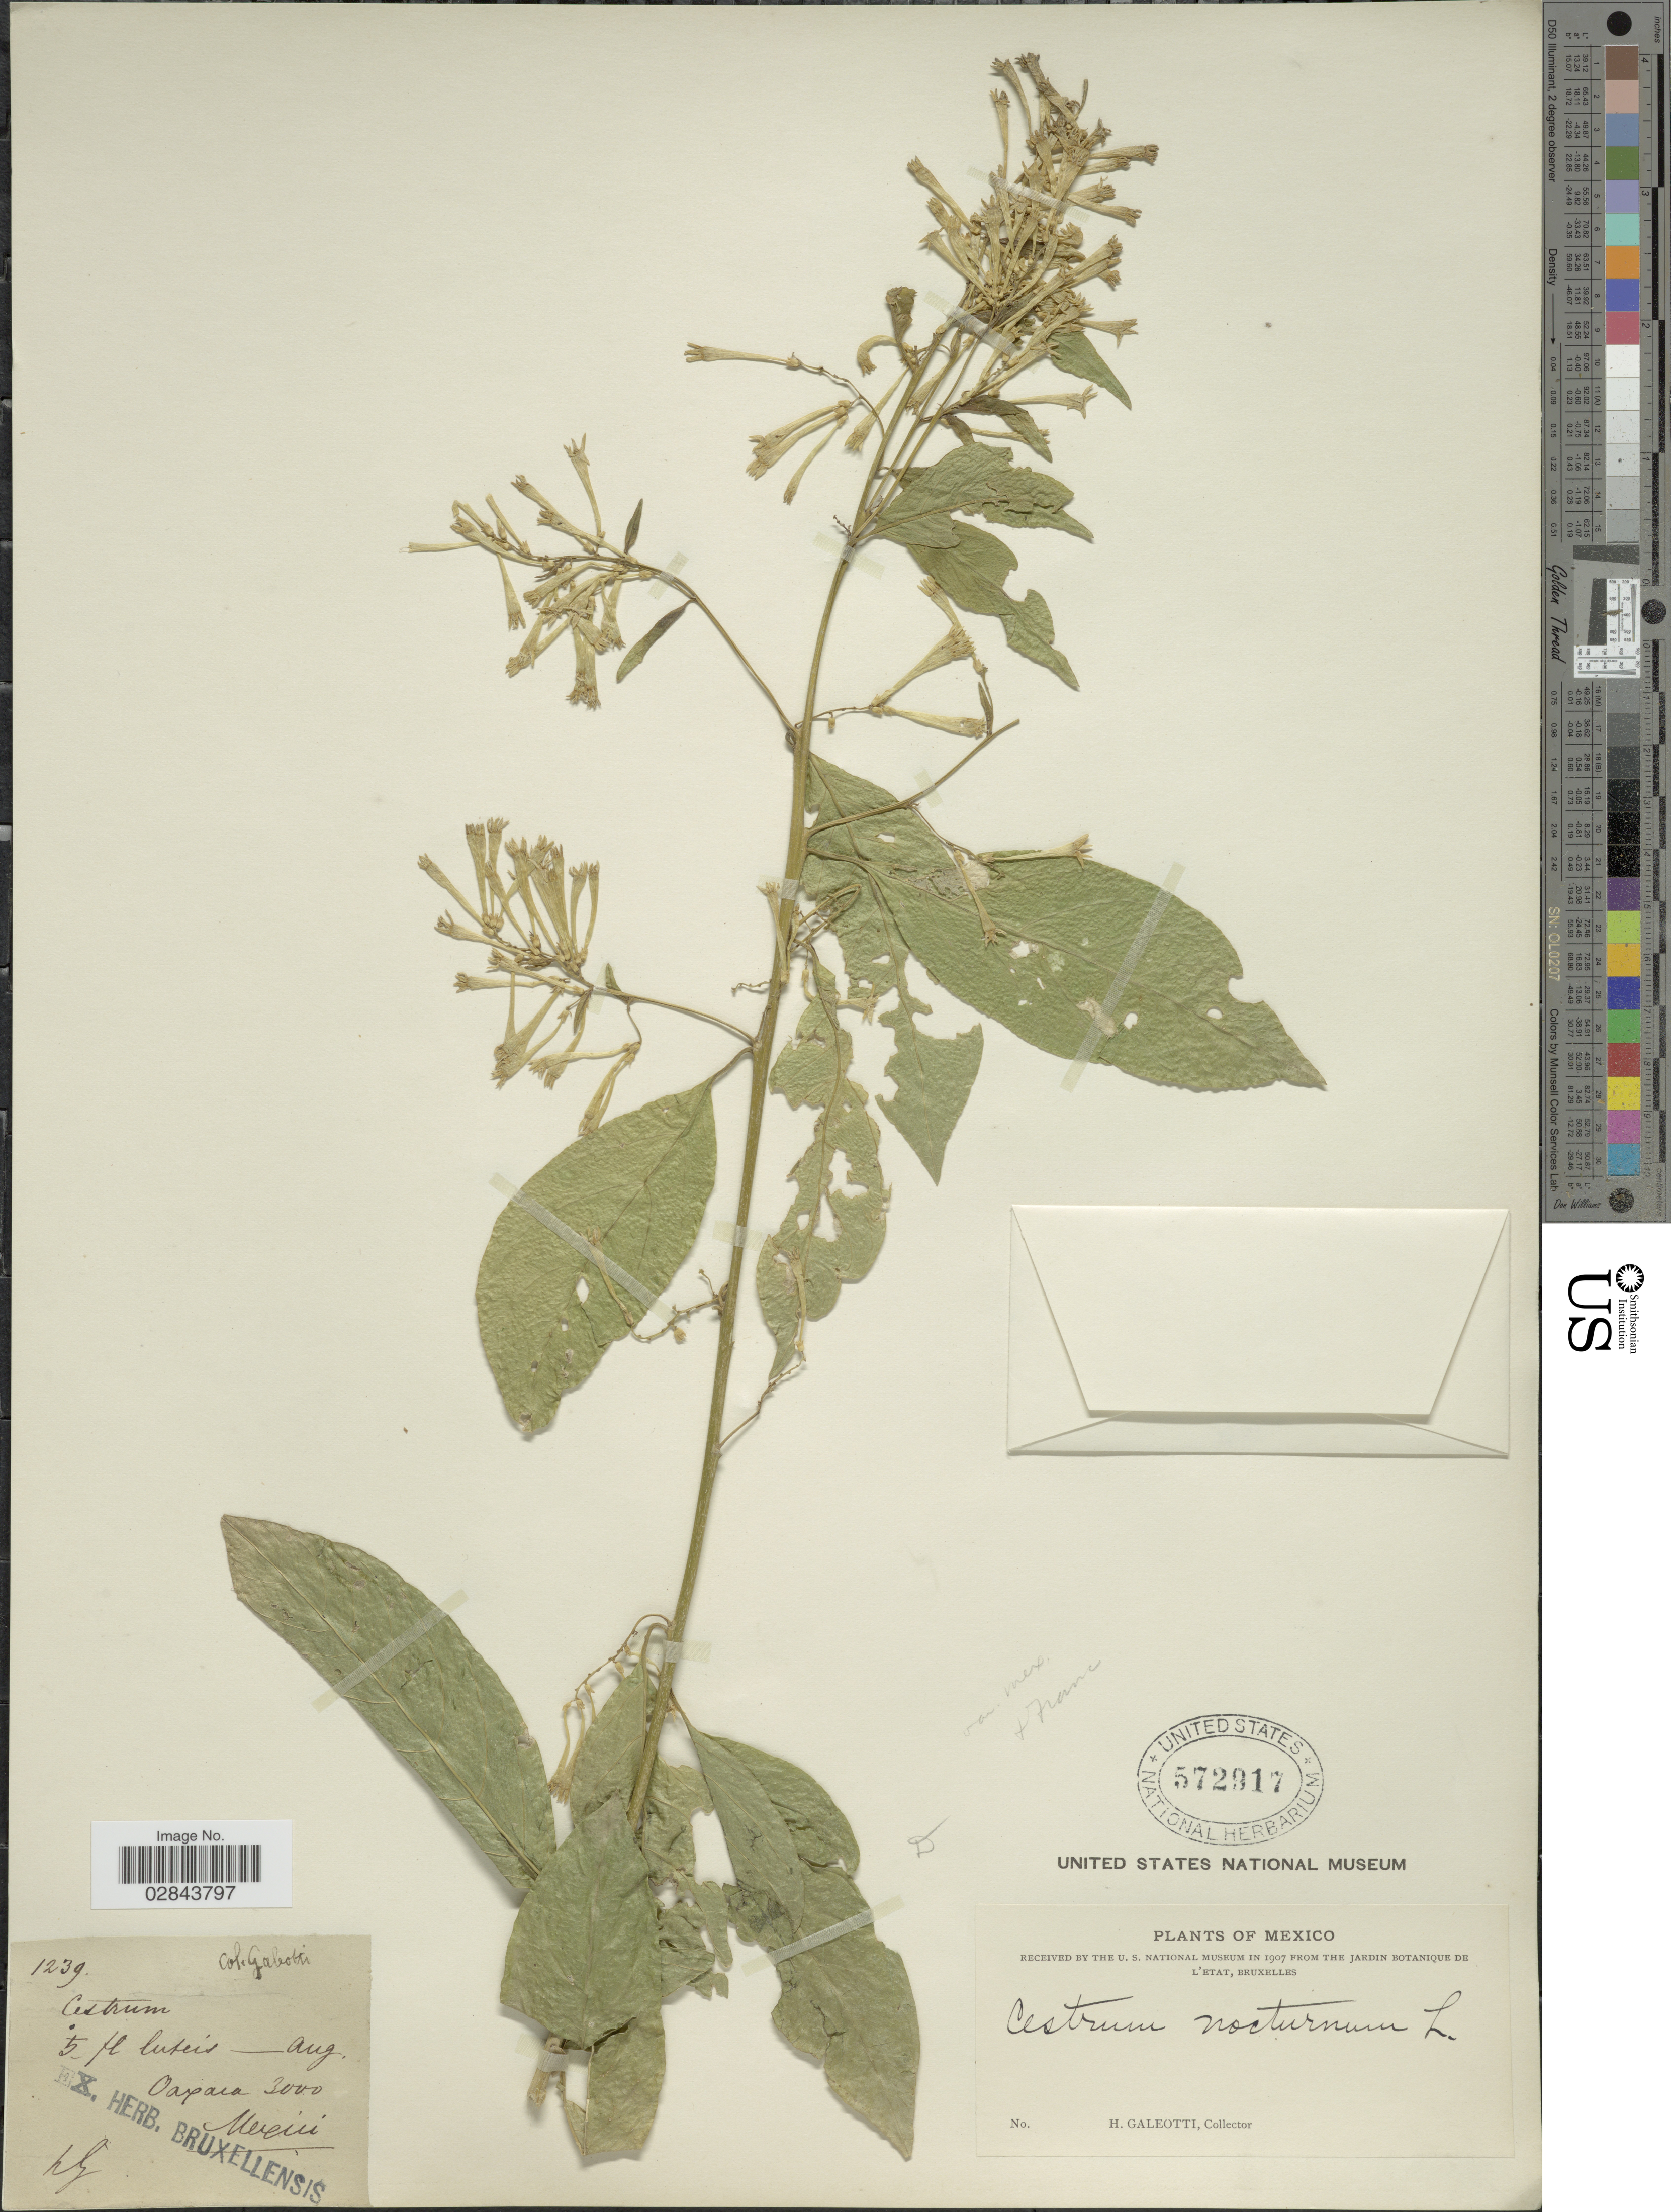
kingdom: Plantae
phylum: Tracheophyta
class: Magnoliopsida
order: Solanales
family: Solanaceae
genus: Cestrum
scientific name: Cestrum nocturnum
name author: L.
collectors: H. G. Galeotti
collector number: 1239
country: Mexico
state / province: Oaxaca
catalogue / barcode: US 572917